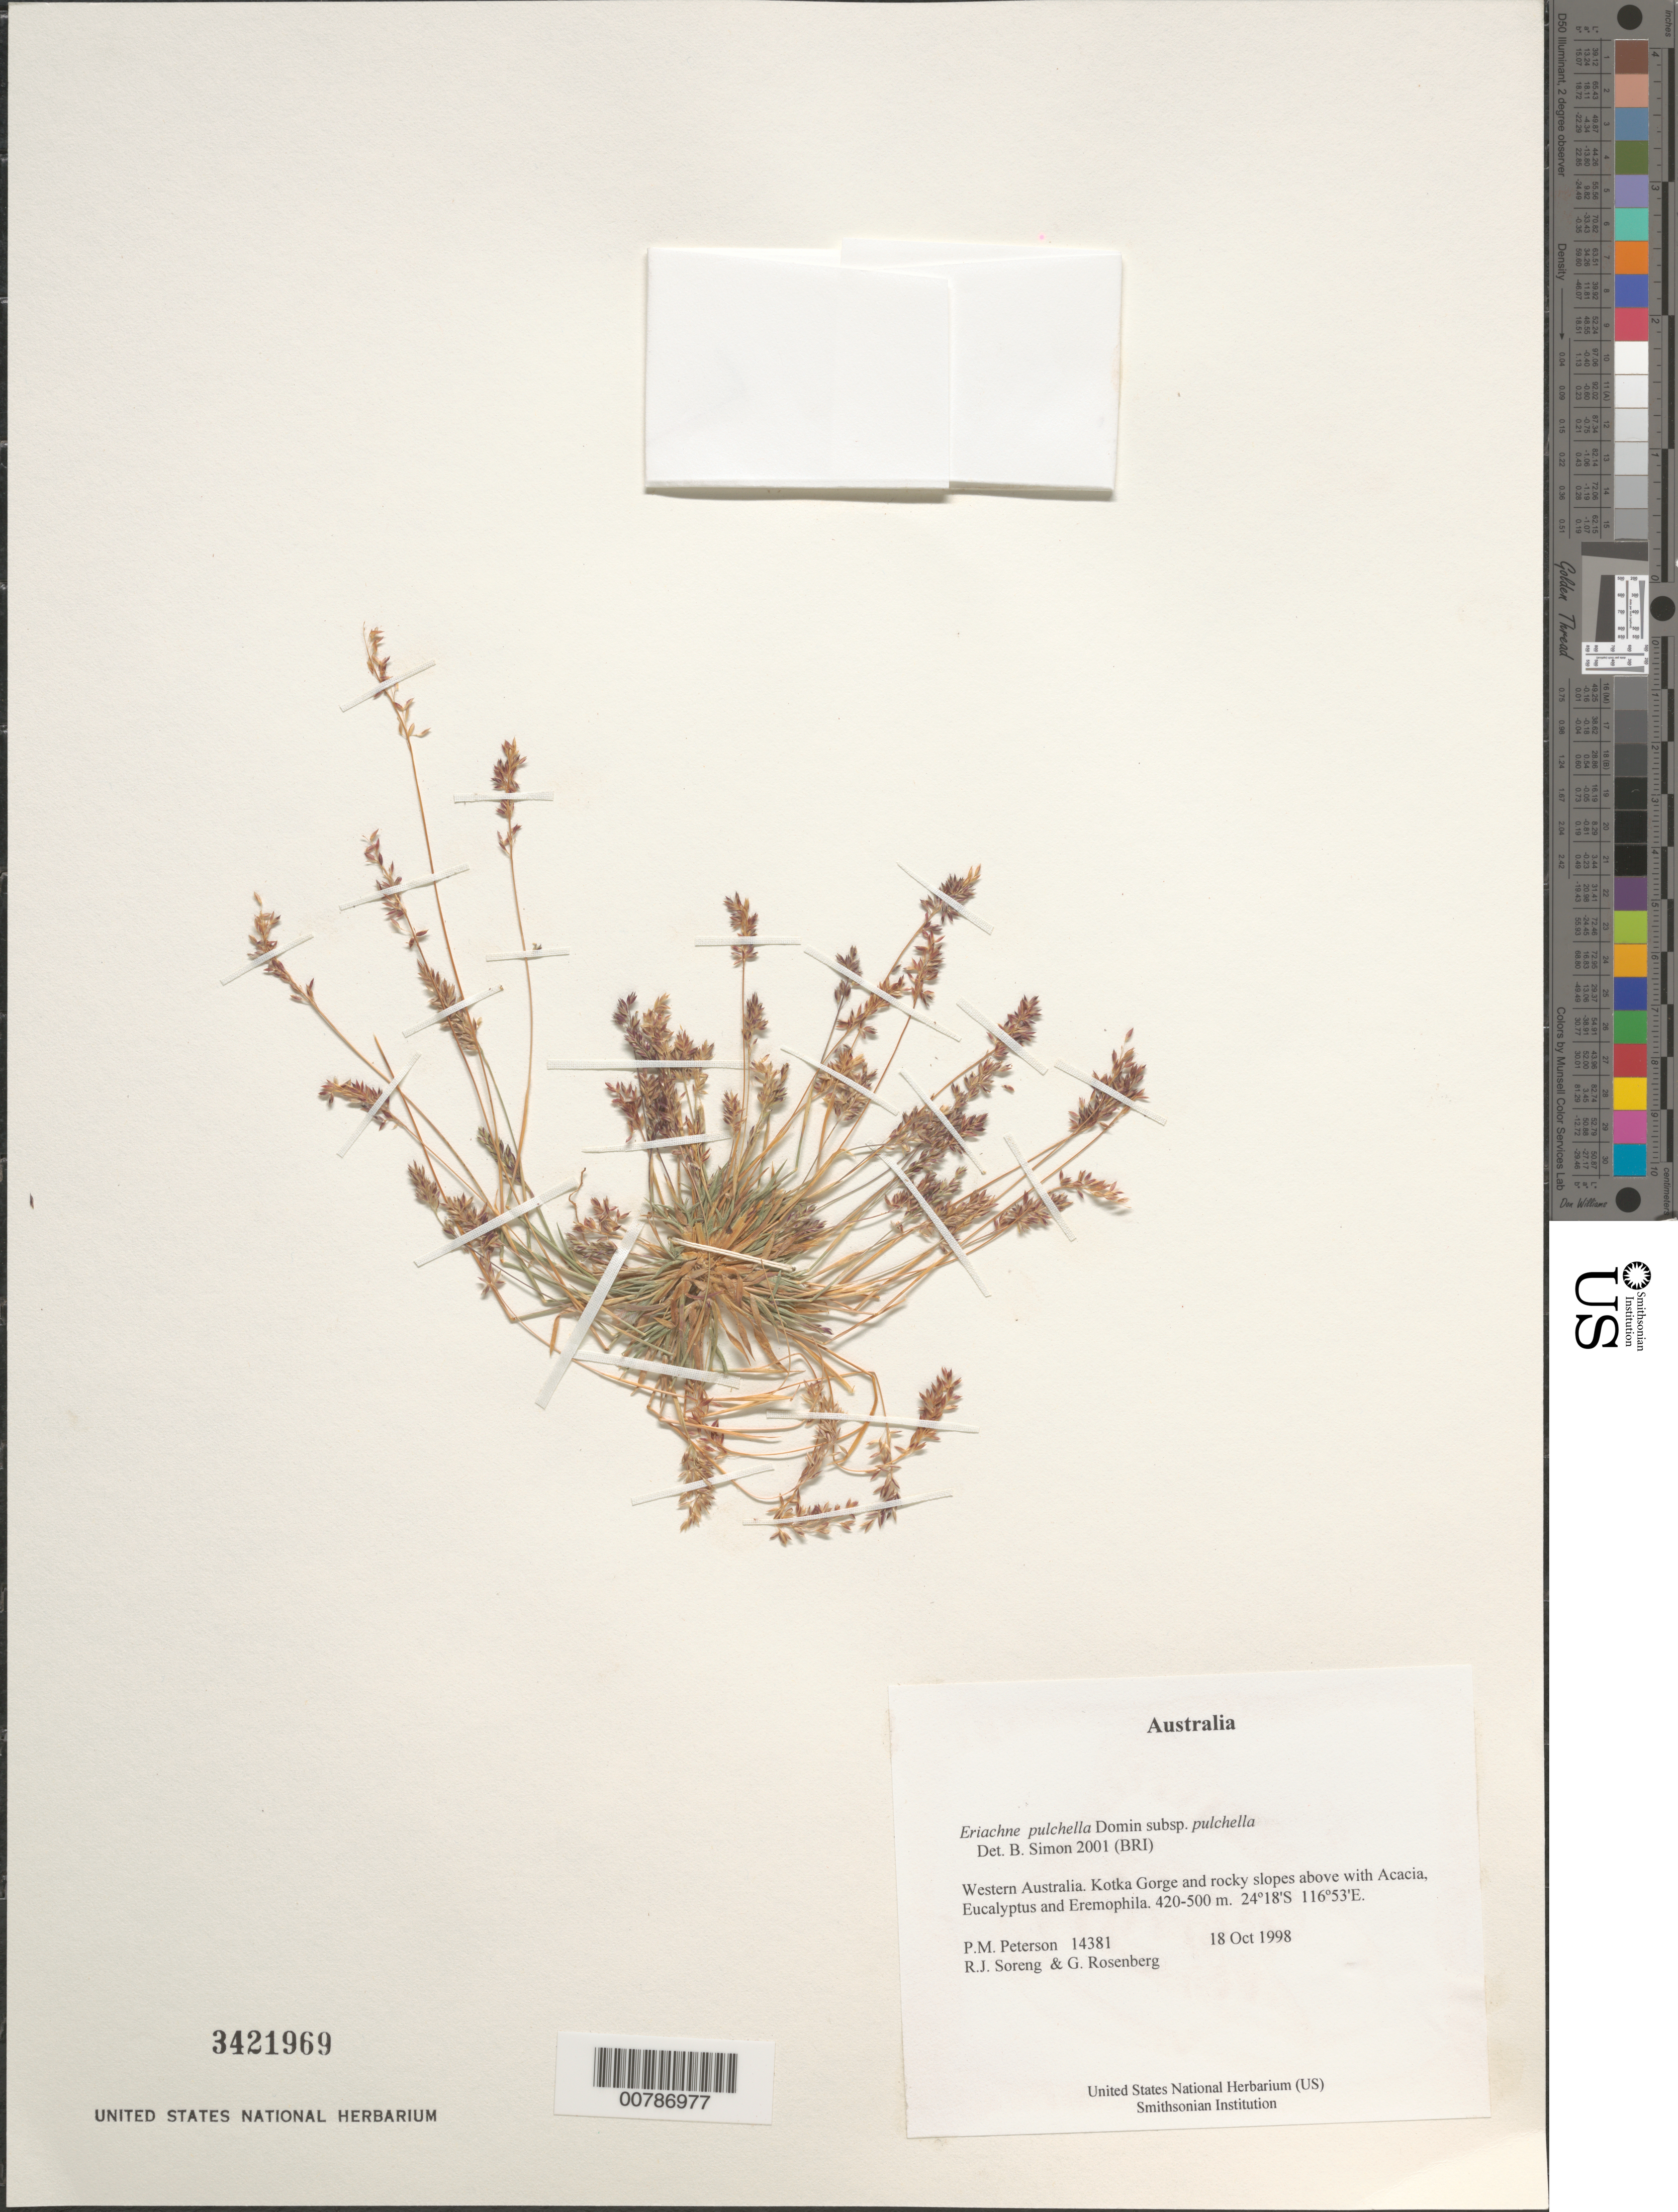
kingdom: Plantae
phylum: Tracheophyta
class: Liliopsida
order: Poales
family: Poaceae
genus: Eriachne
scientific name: Eriachne pulchella subsp. pulchella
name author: Domin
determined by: Simon, B.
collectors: P. M. Peterson, R. J. Soreng & G. Rosenberg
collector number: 14381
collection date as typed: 18 Oct 1998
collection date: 1998-10-18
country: Australia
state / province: Western Australia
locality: Kotka Gorge and rocky slopes above with Acacia, Eucalyptus and Eremophila.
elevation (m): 420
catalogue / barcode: US 3421969